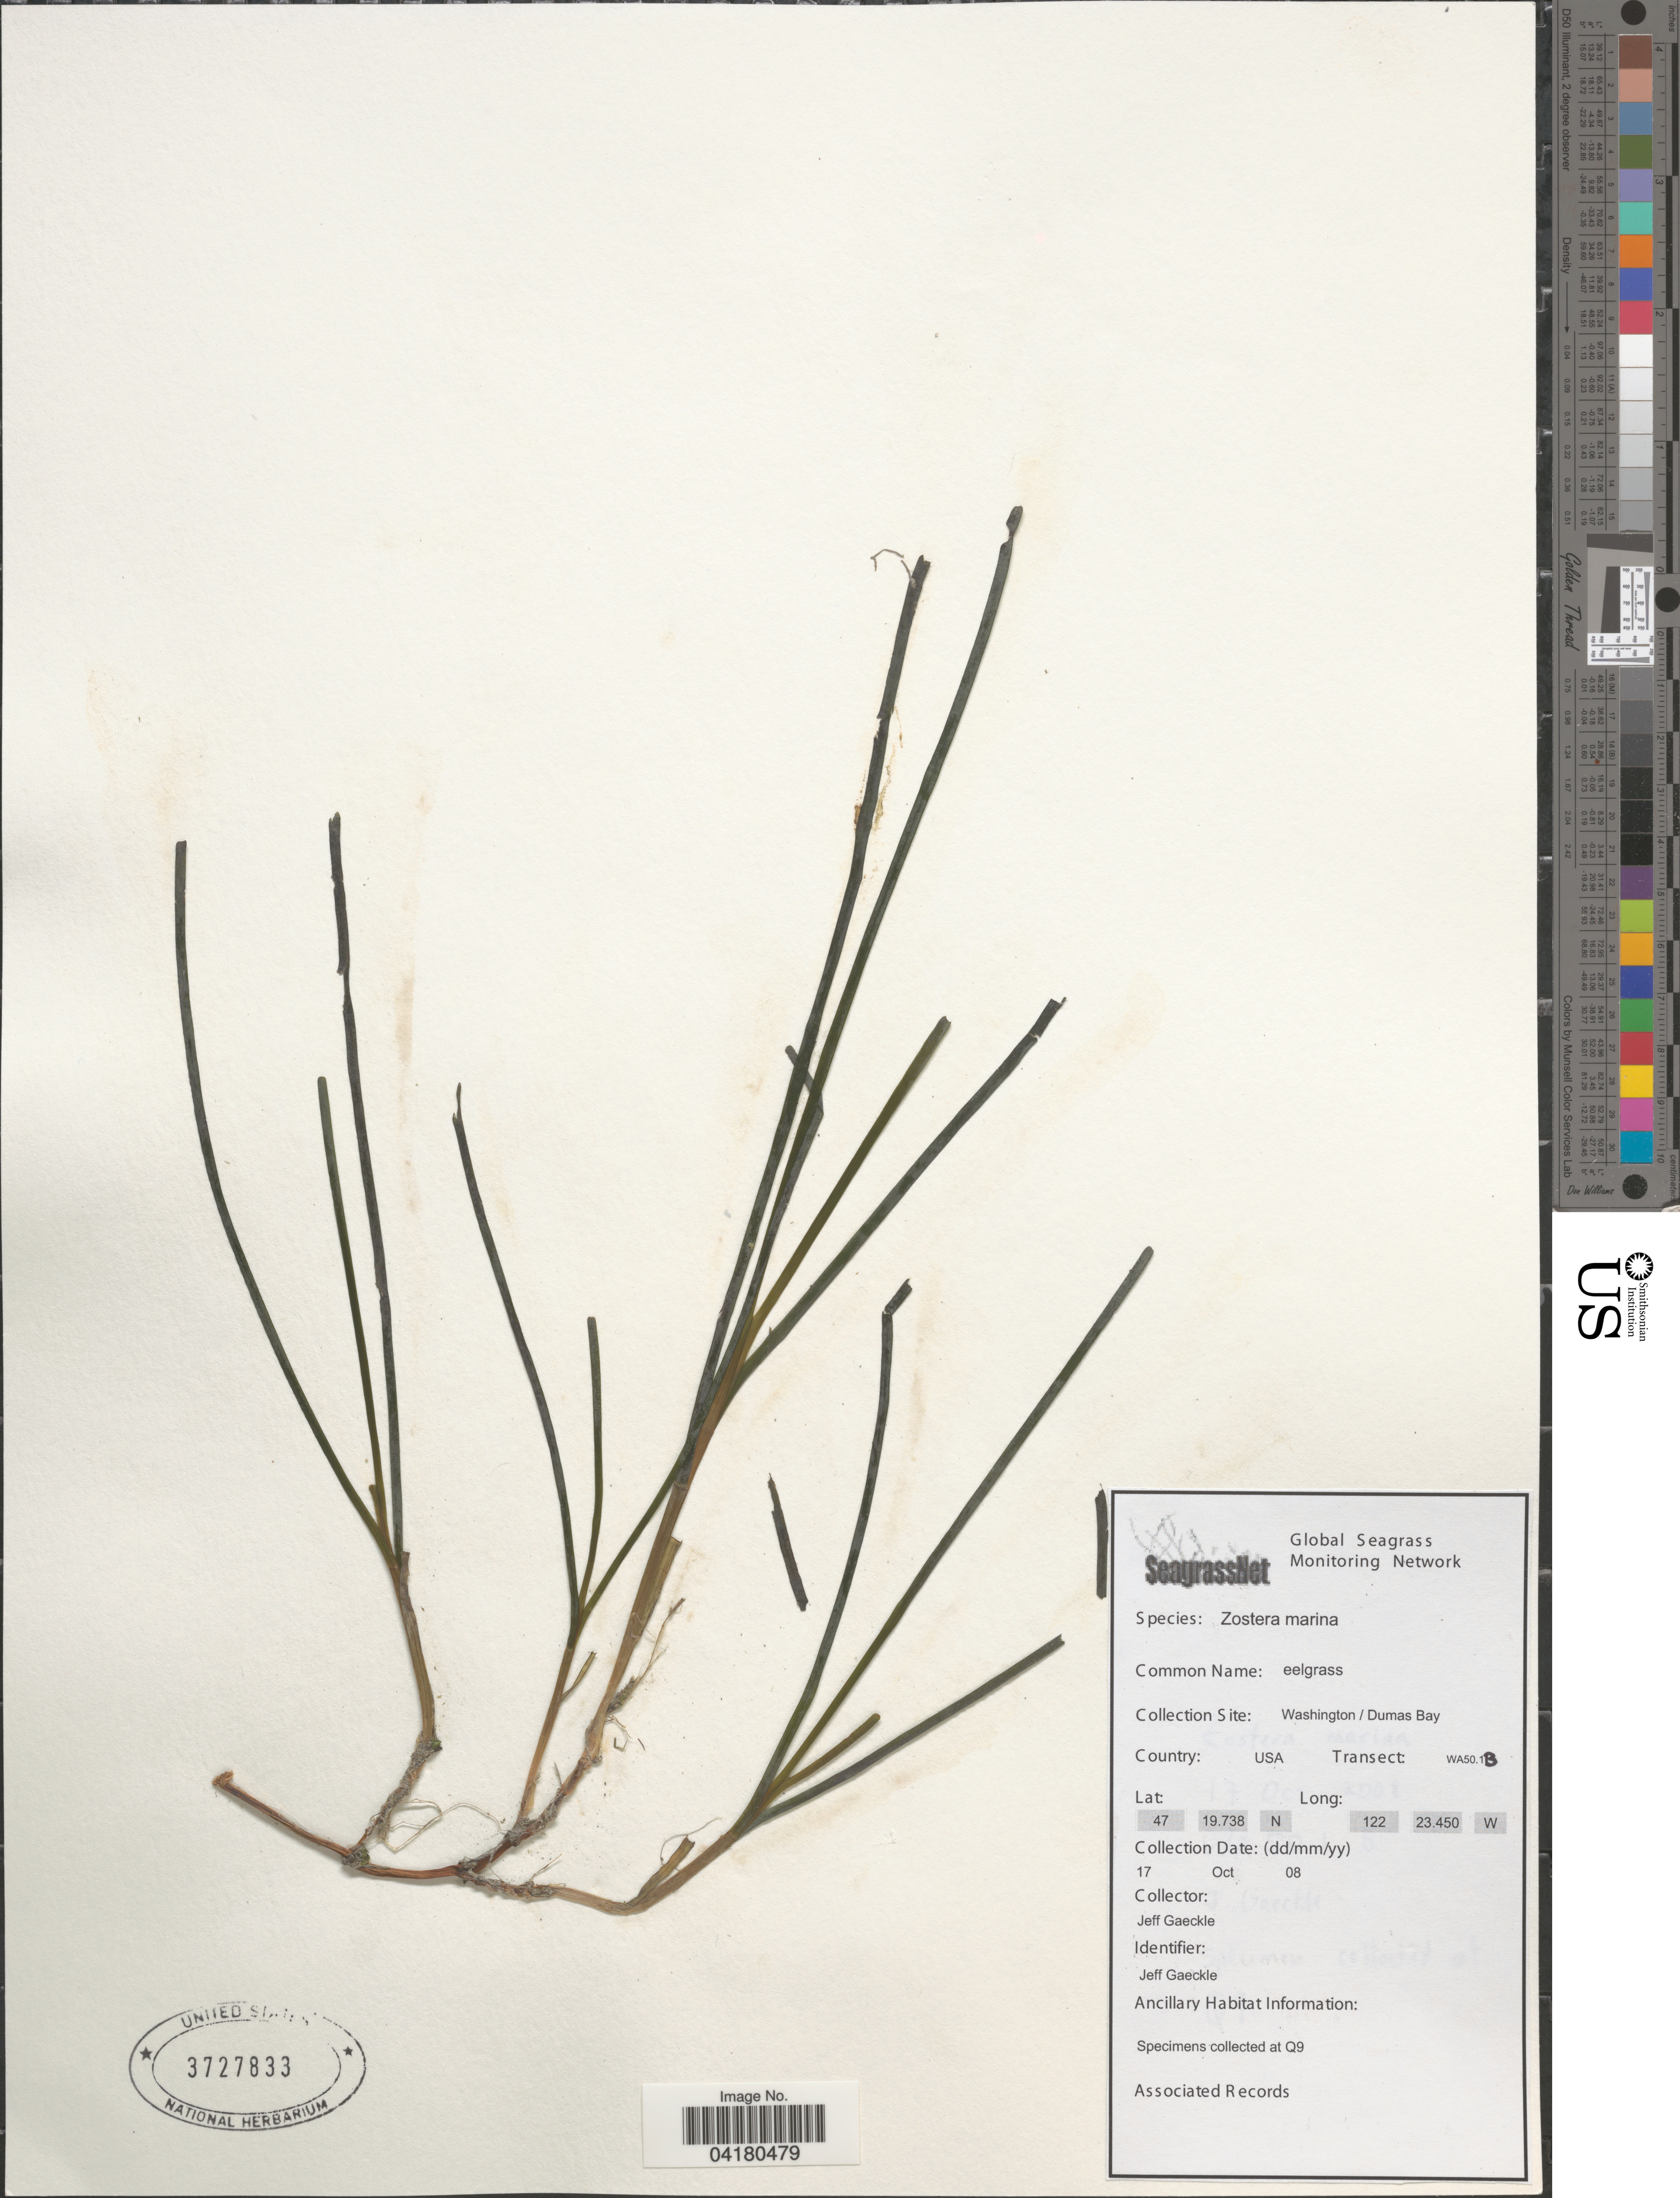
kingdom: Plantae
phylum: Tracheophyta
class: Liliopsida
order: Alismatales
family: Zosteraceae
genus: Zostera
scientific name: Zostera marina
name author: L.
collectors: J. Gaeckle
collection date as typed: Transcribed d/m/y: 17/10/8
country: United States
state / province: Washington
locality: Collection Site: Washington / Dumas Bay. Transect: WA50.1B.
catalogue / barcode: US 3727833